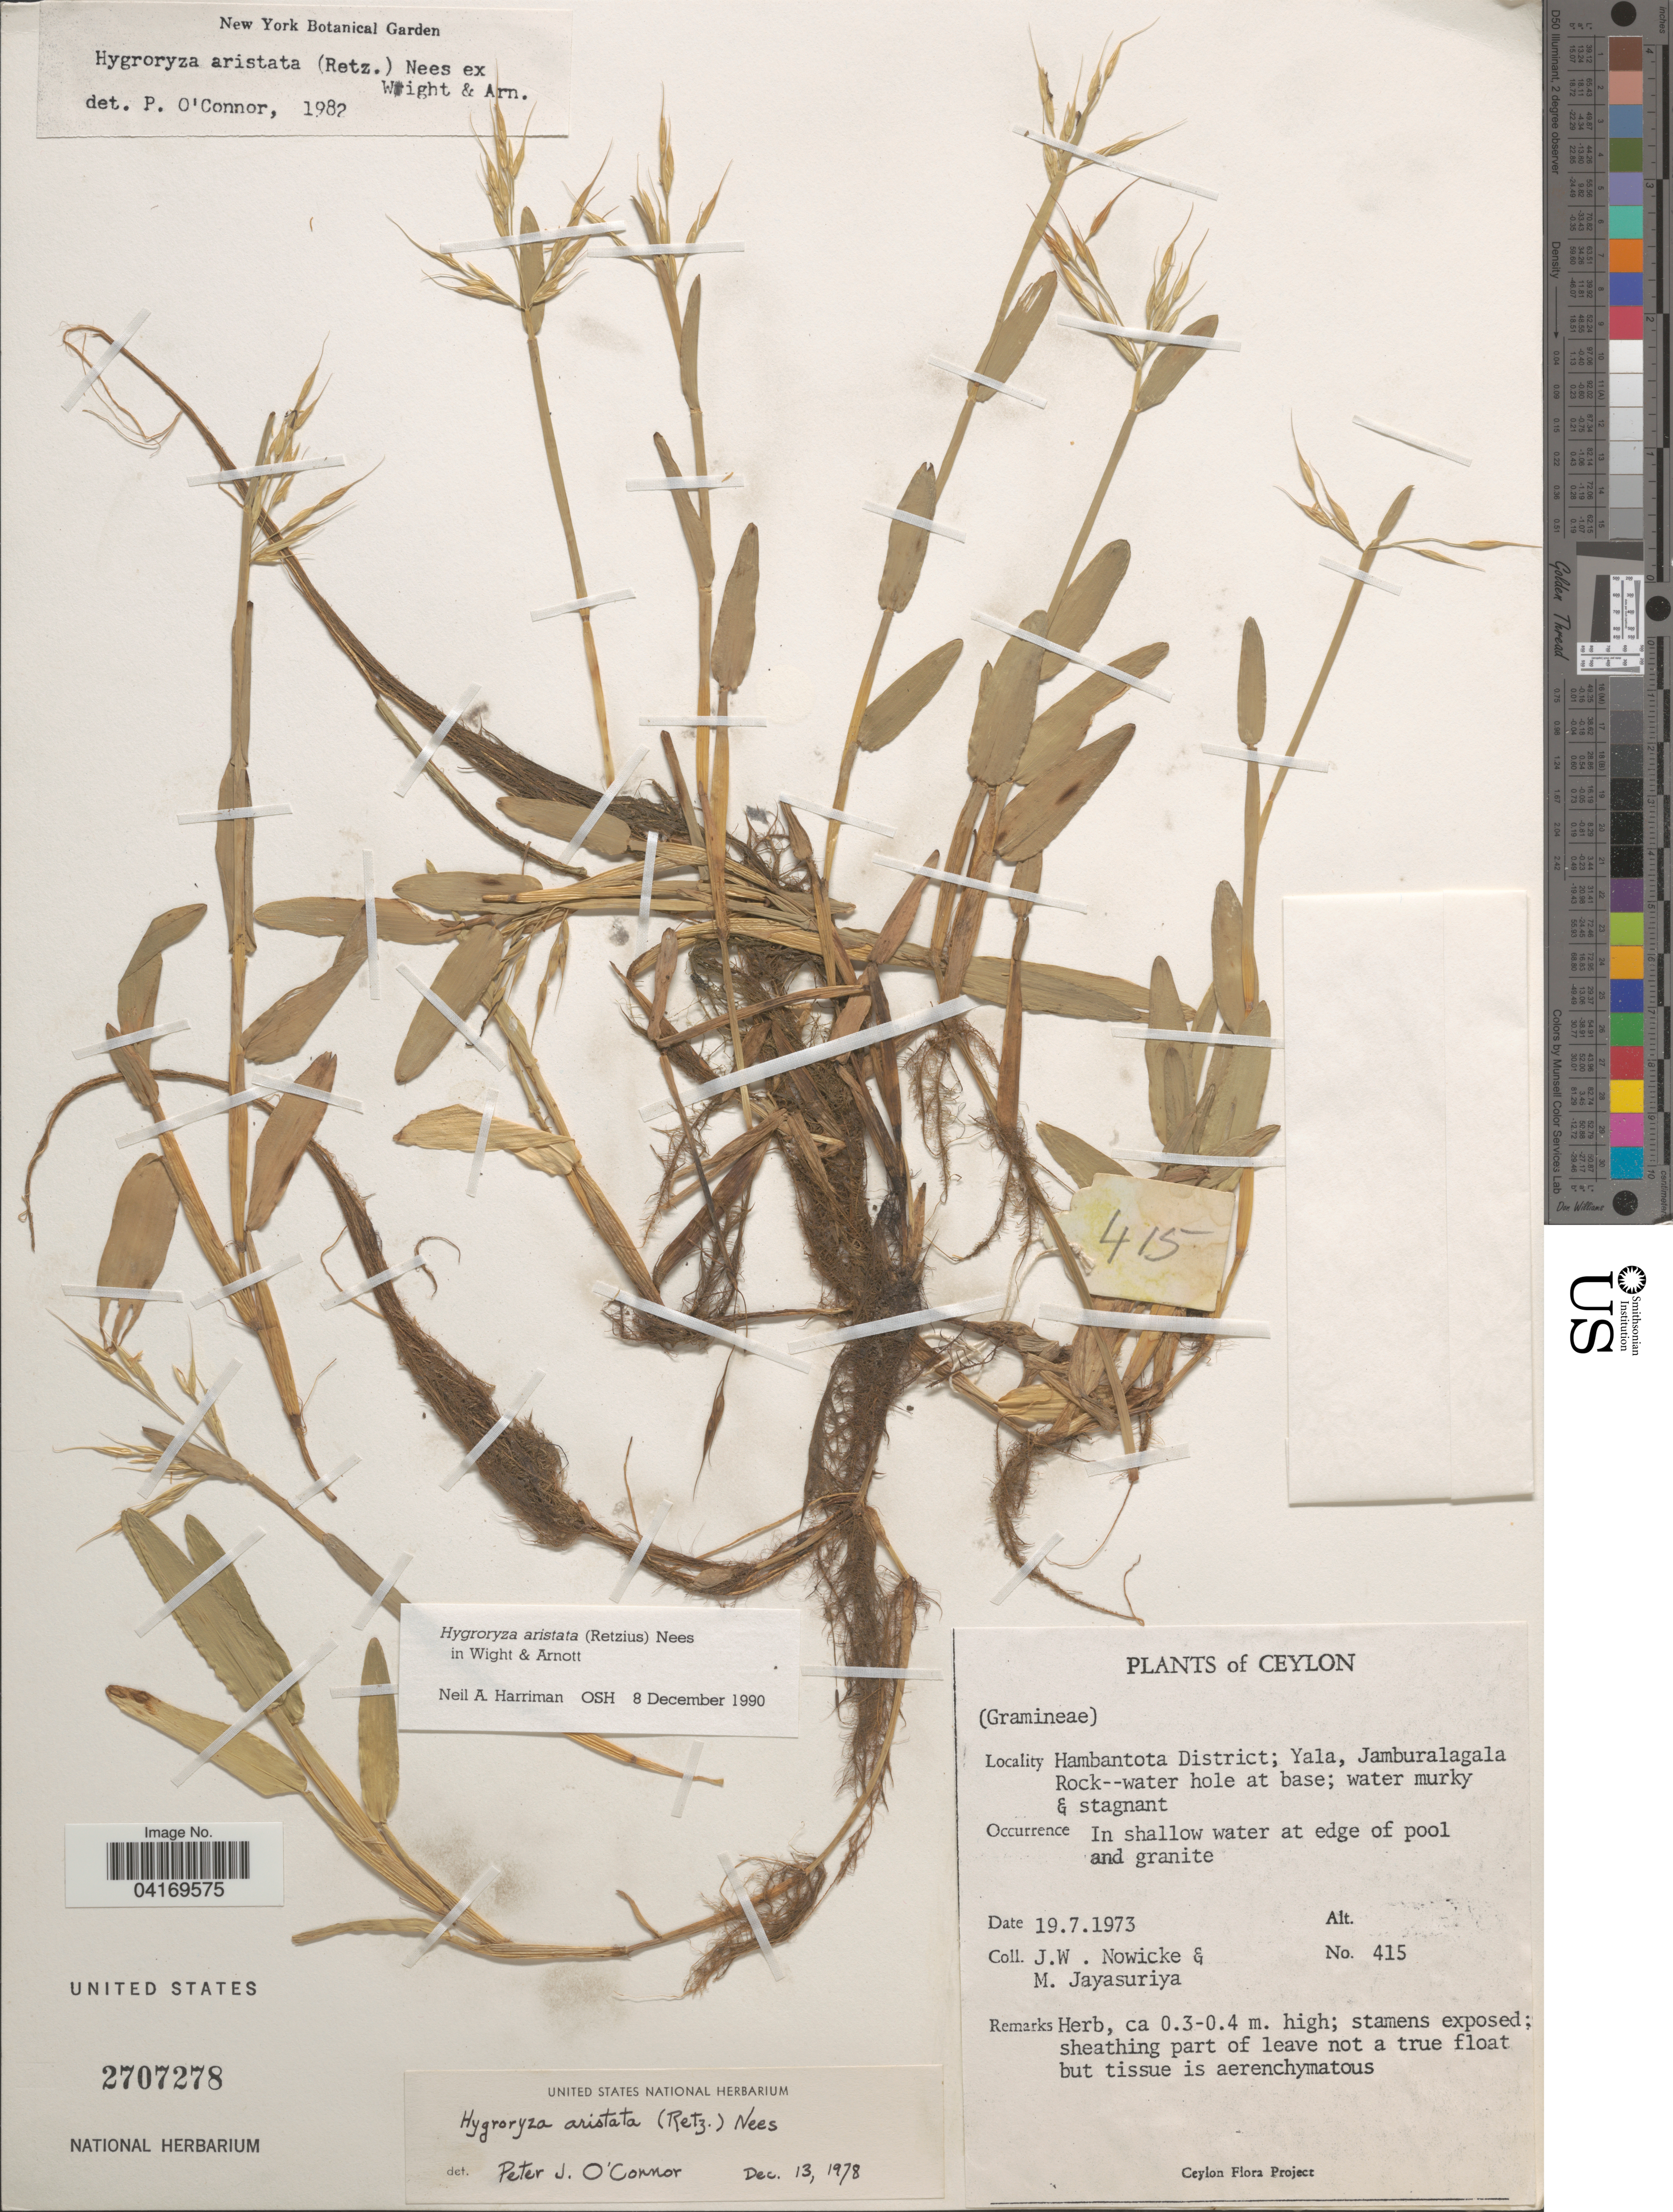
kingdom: Plantae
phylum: Tracheophyta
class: Liliopsida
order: Poales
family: Poaceae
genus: Hygroryza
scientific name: Hygroryza aristata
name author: (Retz.) Nees ex Wright & Arn.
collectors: J. W. Nowicke & M. Jayasuriya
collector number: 415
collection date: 1973-07-19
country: Sri Lanka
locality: Ceylon. Hambantota District; Yala, Jamburalagala Rock -- water hole at base; water murky & stagnant.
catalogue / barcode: US 2707278